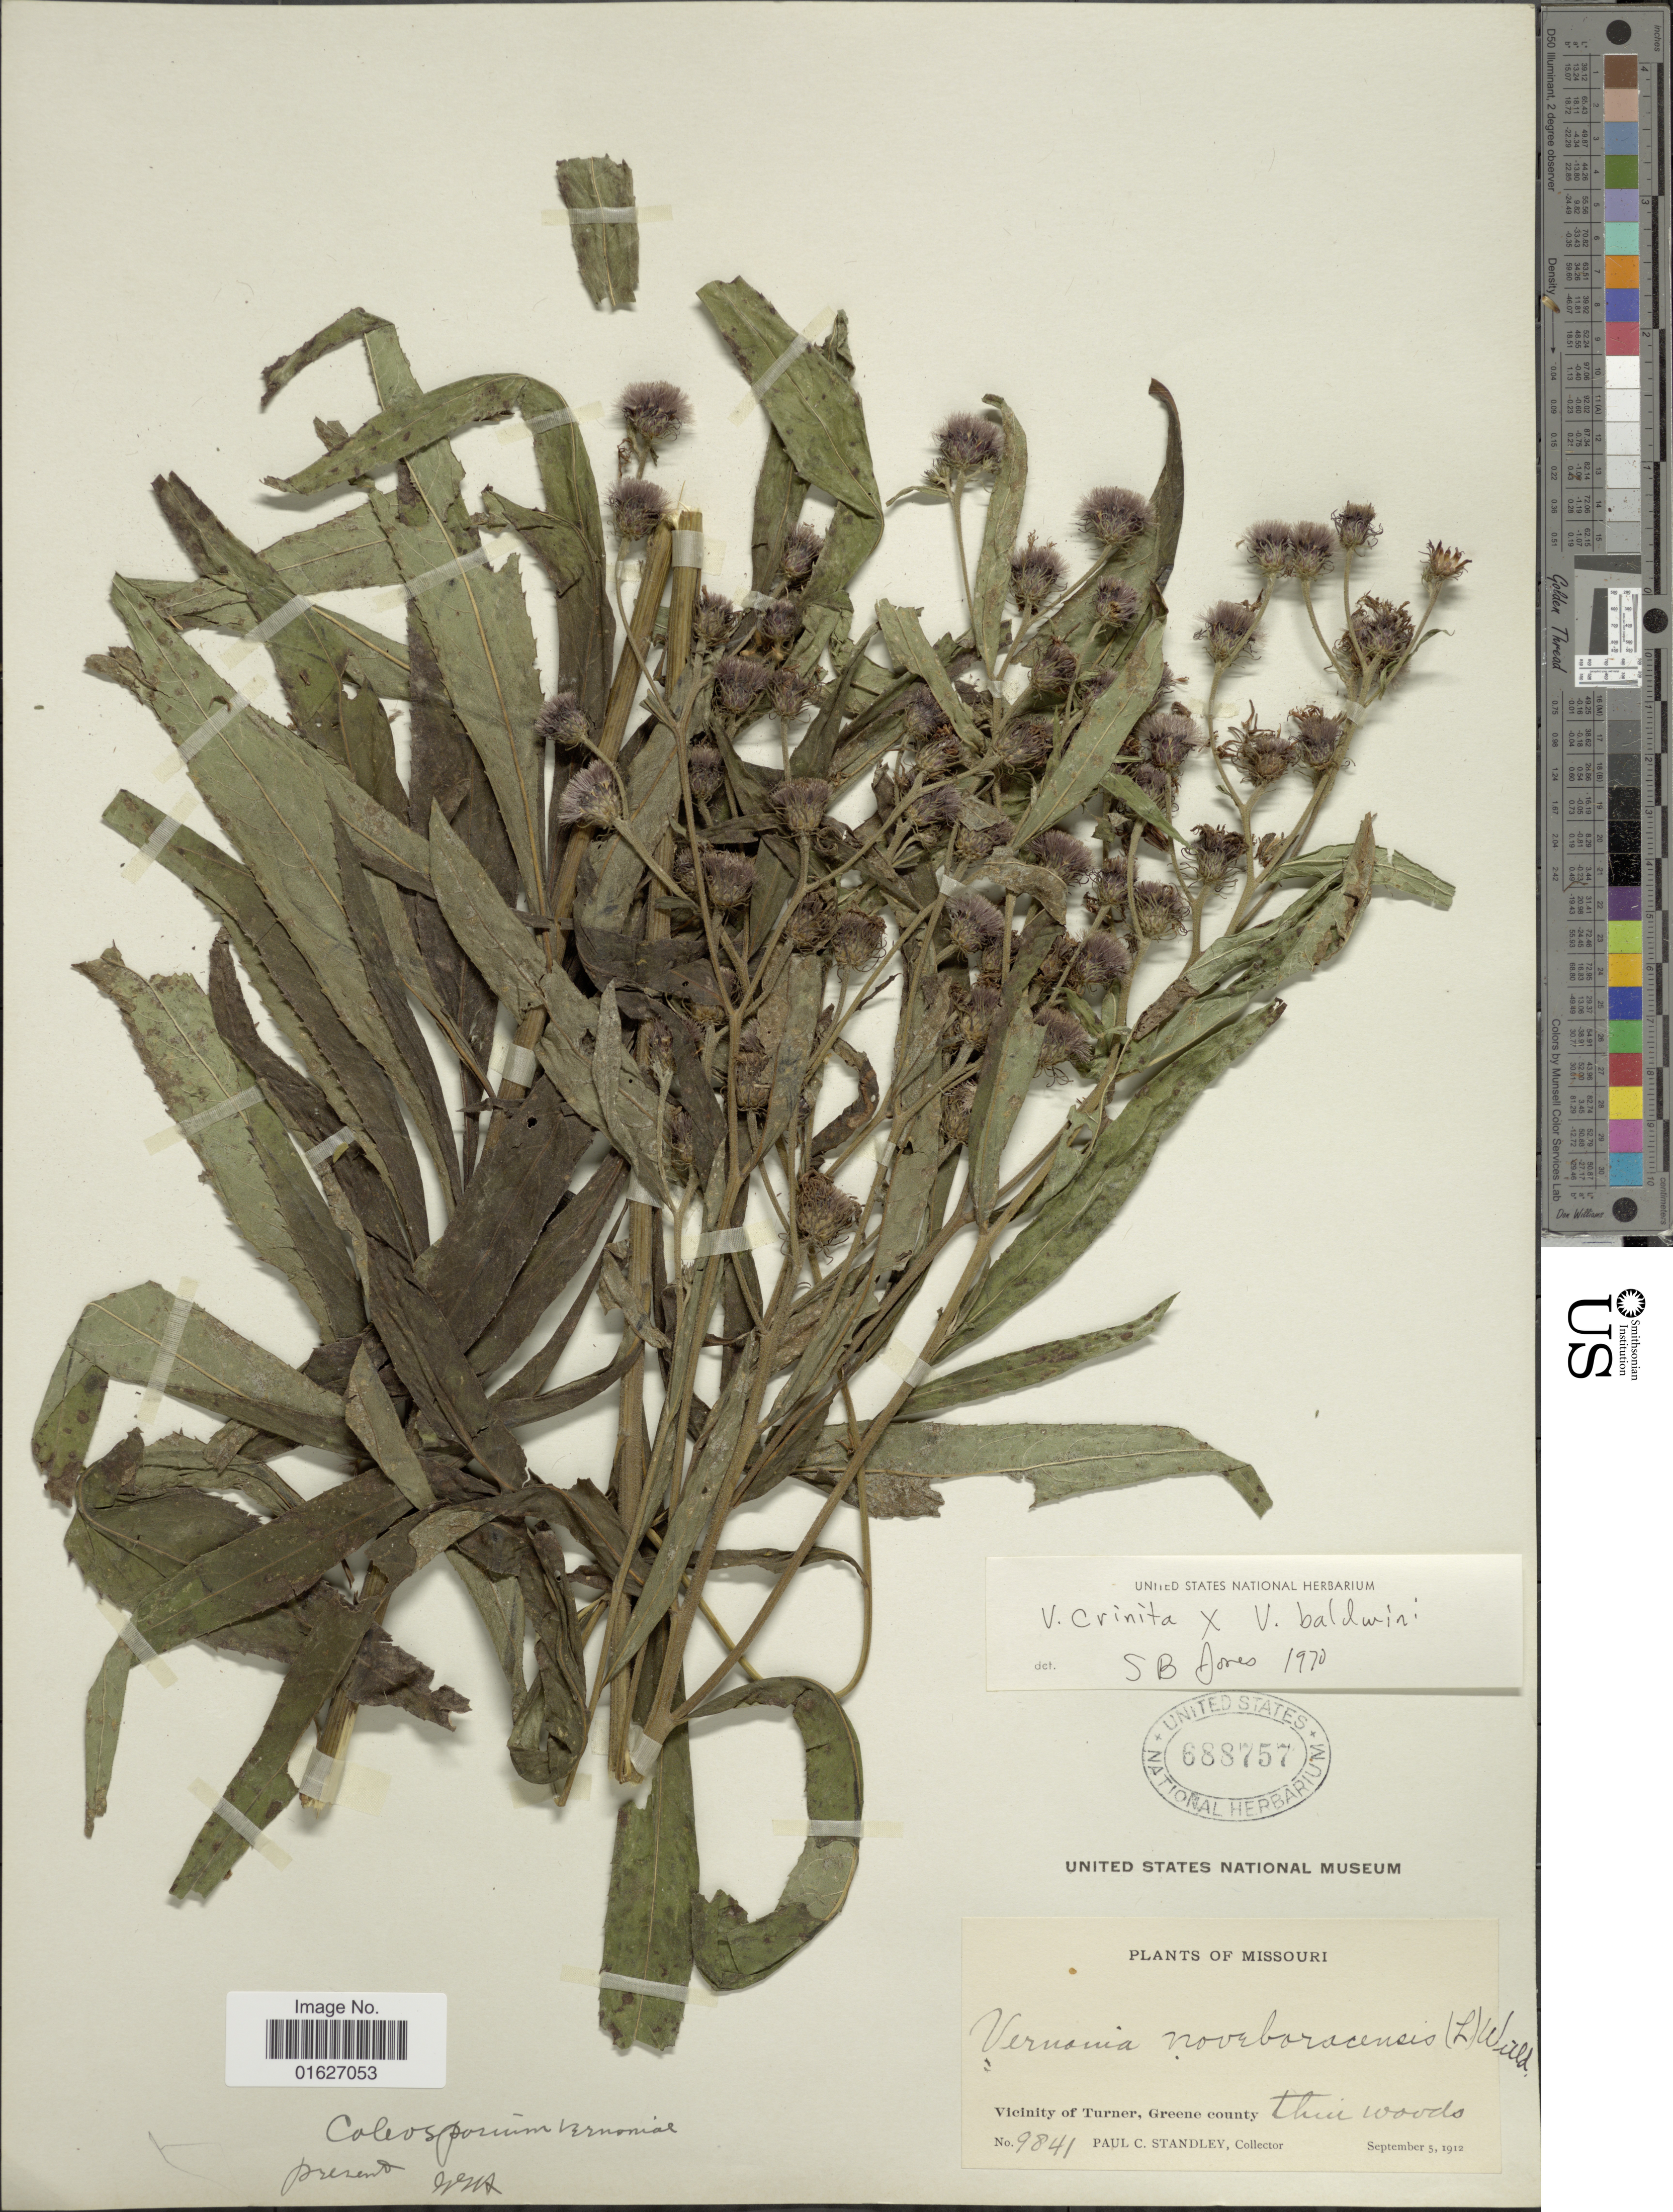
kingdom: Plantae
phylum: Tracheophyta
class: Magnoliopsida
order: Asterales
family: Asteraceae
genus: Vernonia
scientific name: Vernonia crinita x V. baldwinii Torr.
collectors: P. C. Standley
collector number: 9841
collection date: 1912-09-05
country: United States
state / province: Missouri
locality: Vicinity of Turner, Greene County.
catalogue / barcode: US 688757